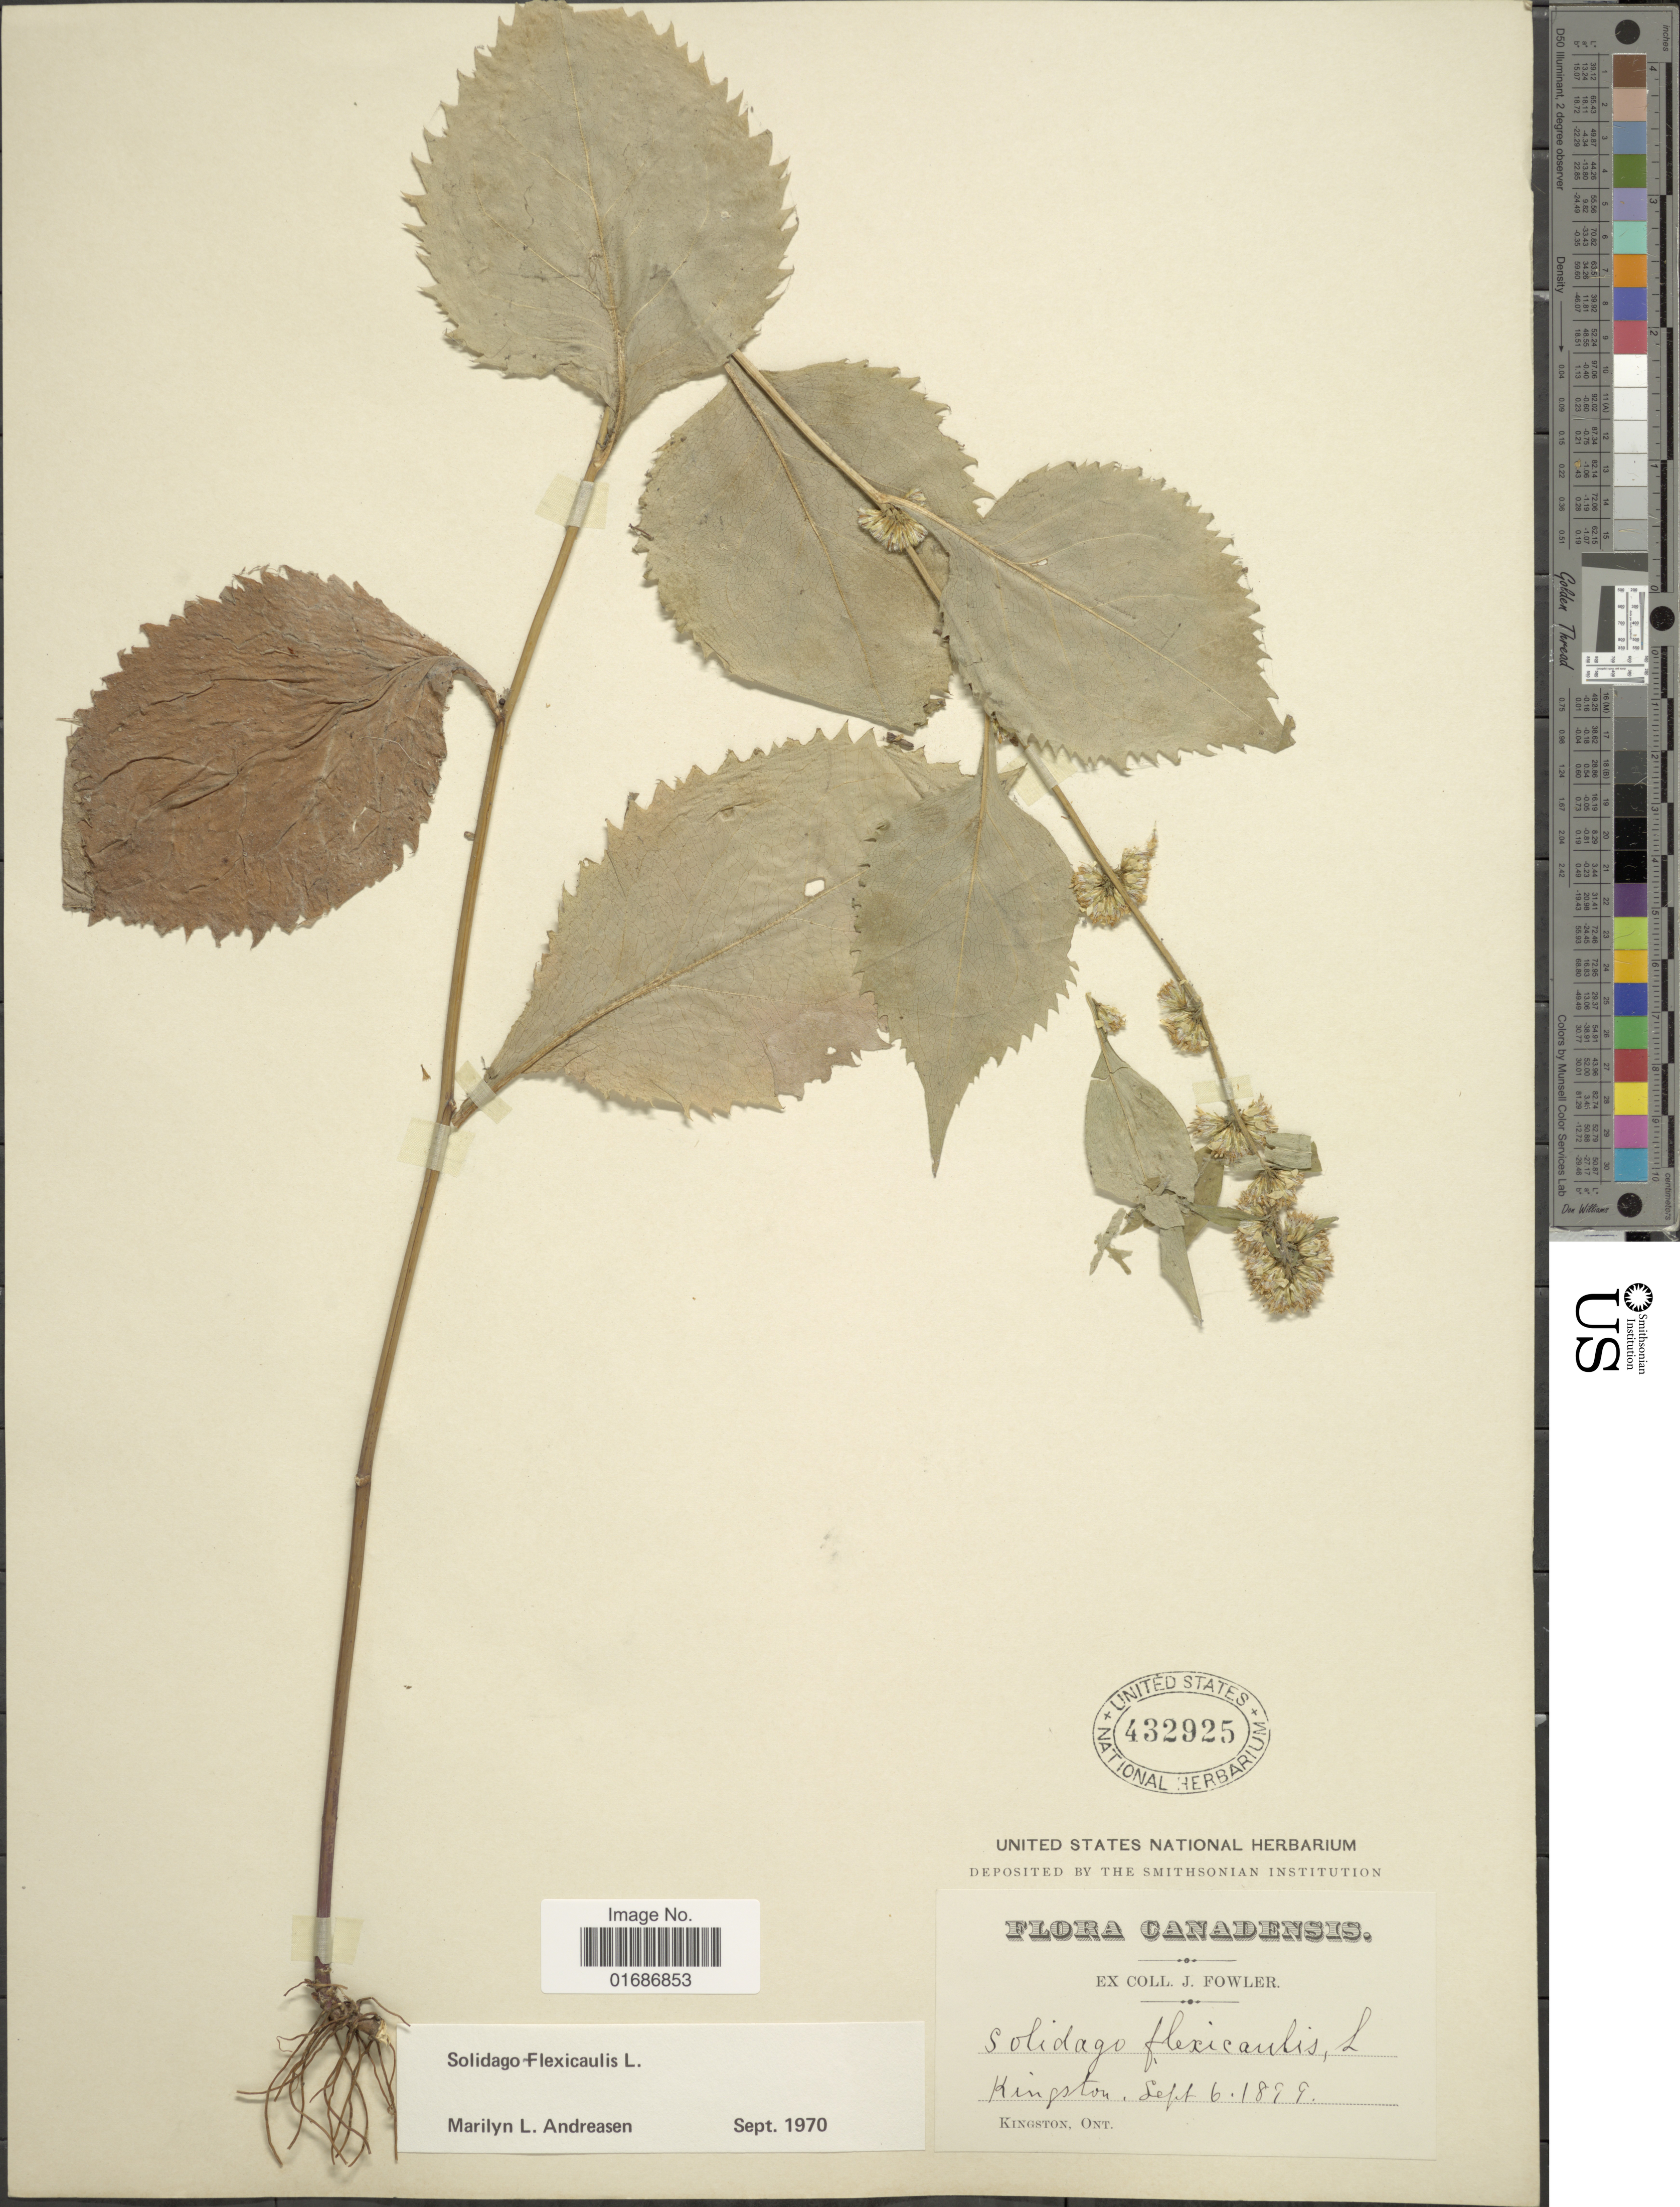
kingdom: Plantae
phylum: Tracheophyta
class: Magnoliopsida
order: Asterales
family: Asteraceae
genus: Solidago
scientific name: Solidago flexicaulis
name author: L.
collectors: J. P. Fowler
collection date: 1899-09-06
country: Canada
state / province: Ontario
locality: Kingston, Ont.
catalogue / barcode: US 432925